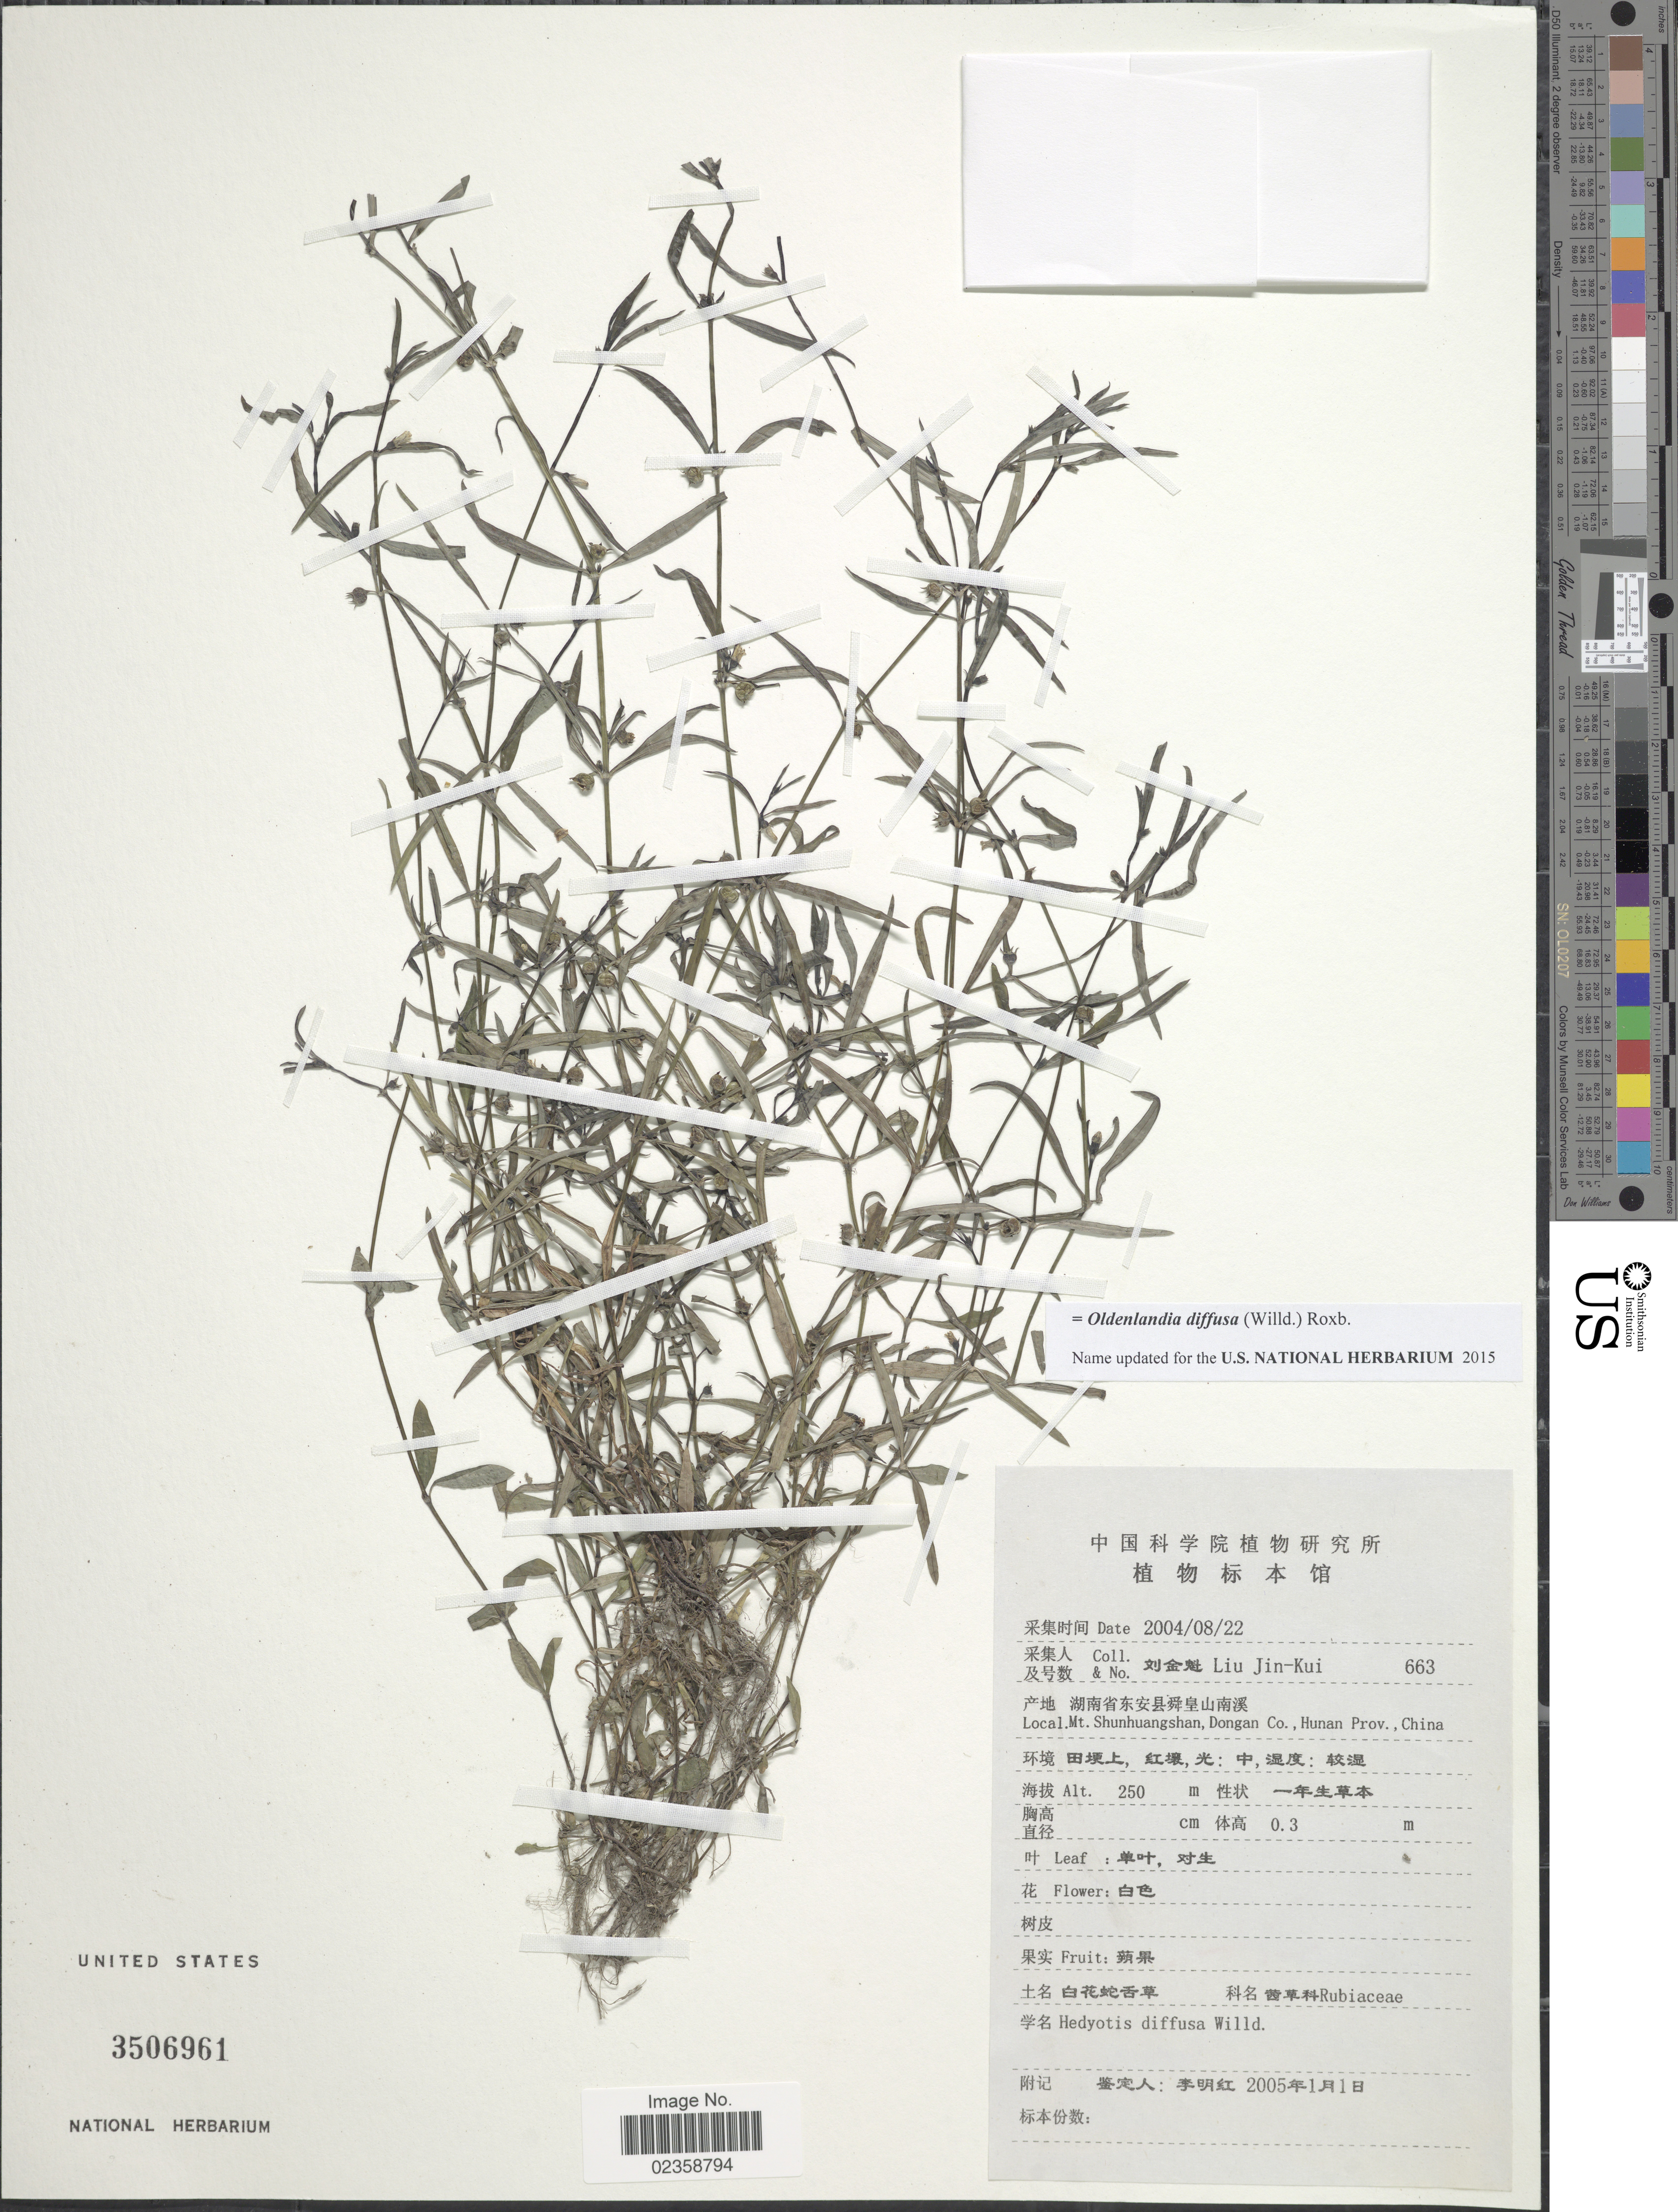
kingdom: Plantae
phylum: Tracheophyta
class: Magnoliopsida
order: Gentianales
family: Rubiaceae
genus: Oldenlandia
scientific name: Oldenlandia diffusa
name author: (Willd.) Roxb.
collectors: Liu Jin-Kui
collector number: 663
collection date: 2004-08-22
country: China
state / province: Hunan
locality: Mt. Shunhuangshan, Dongan Co.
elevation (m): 250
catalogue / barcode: US 3506961